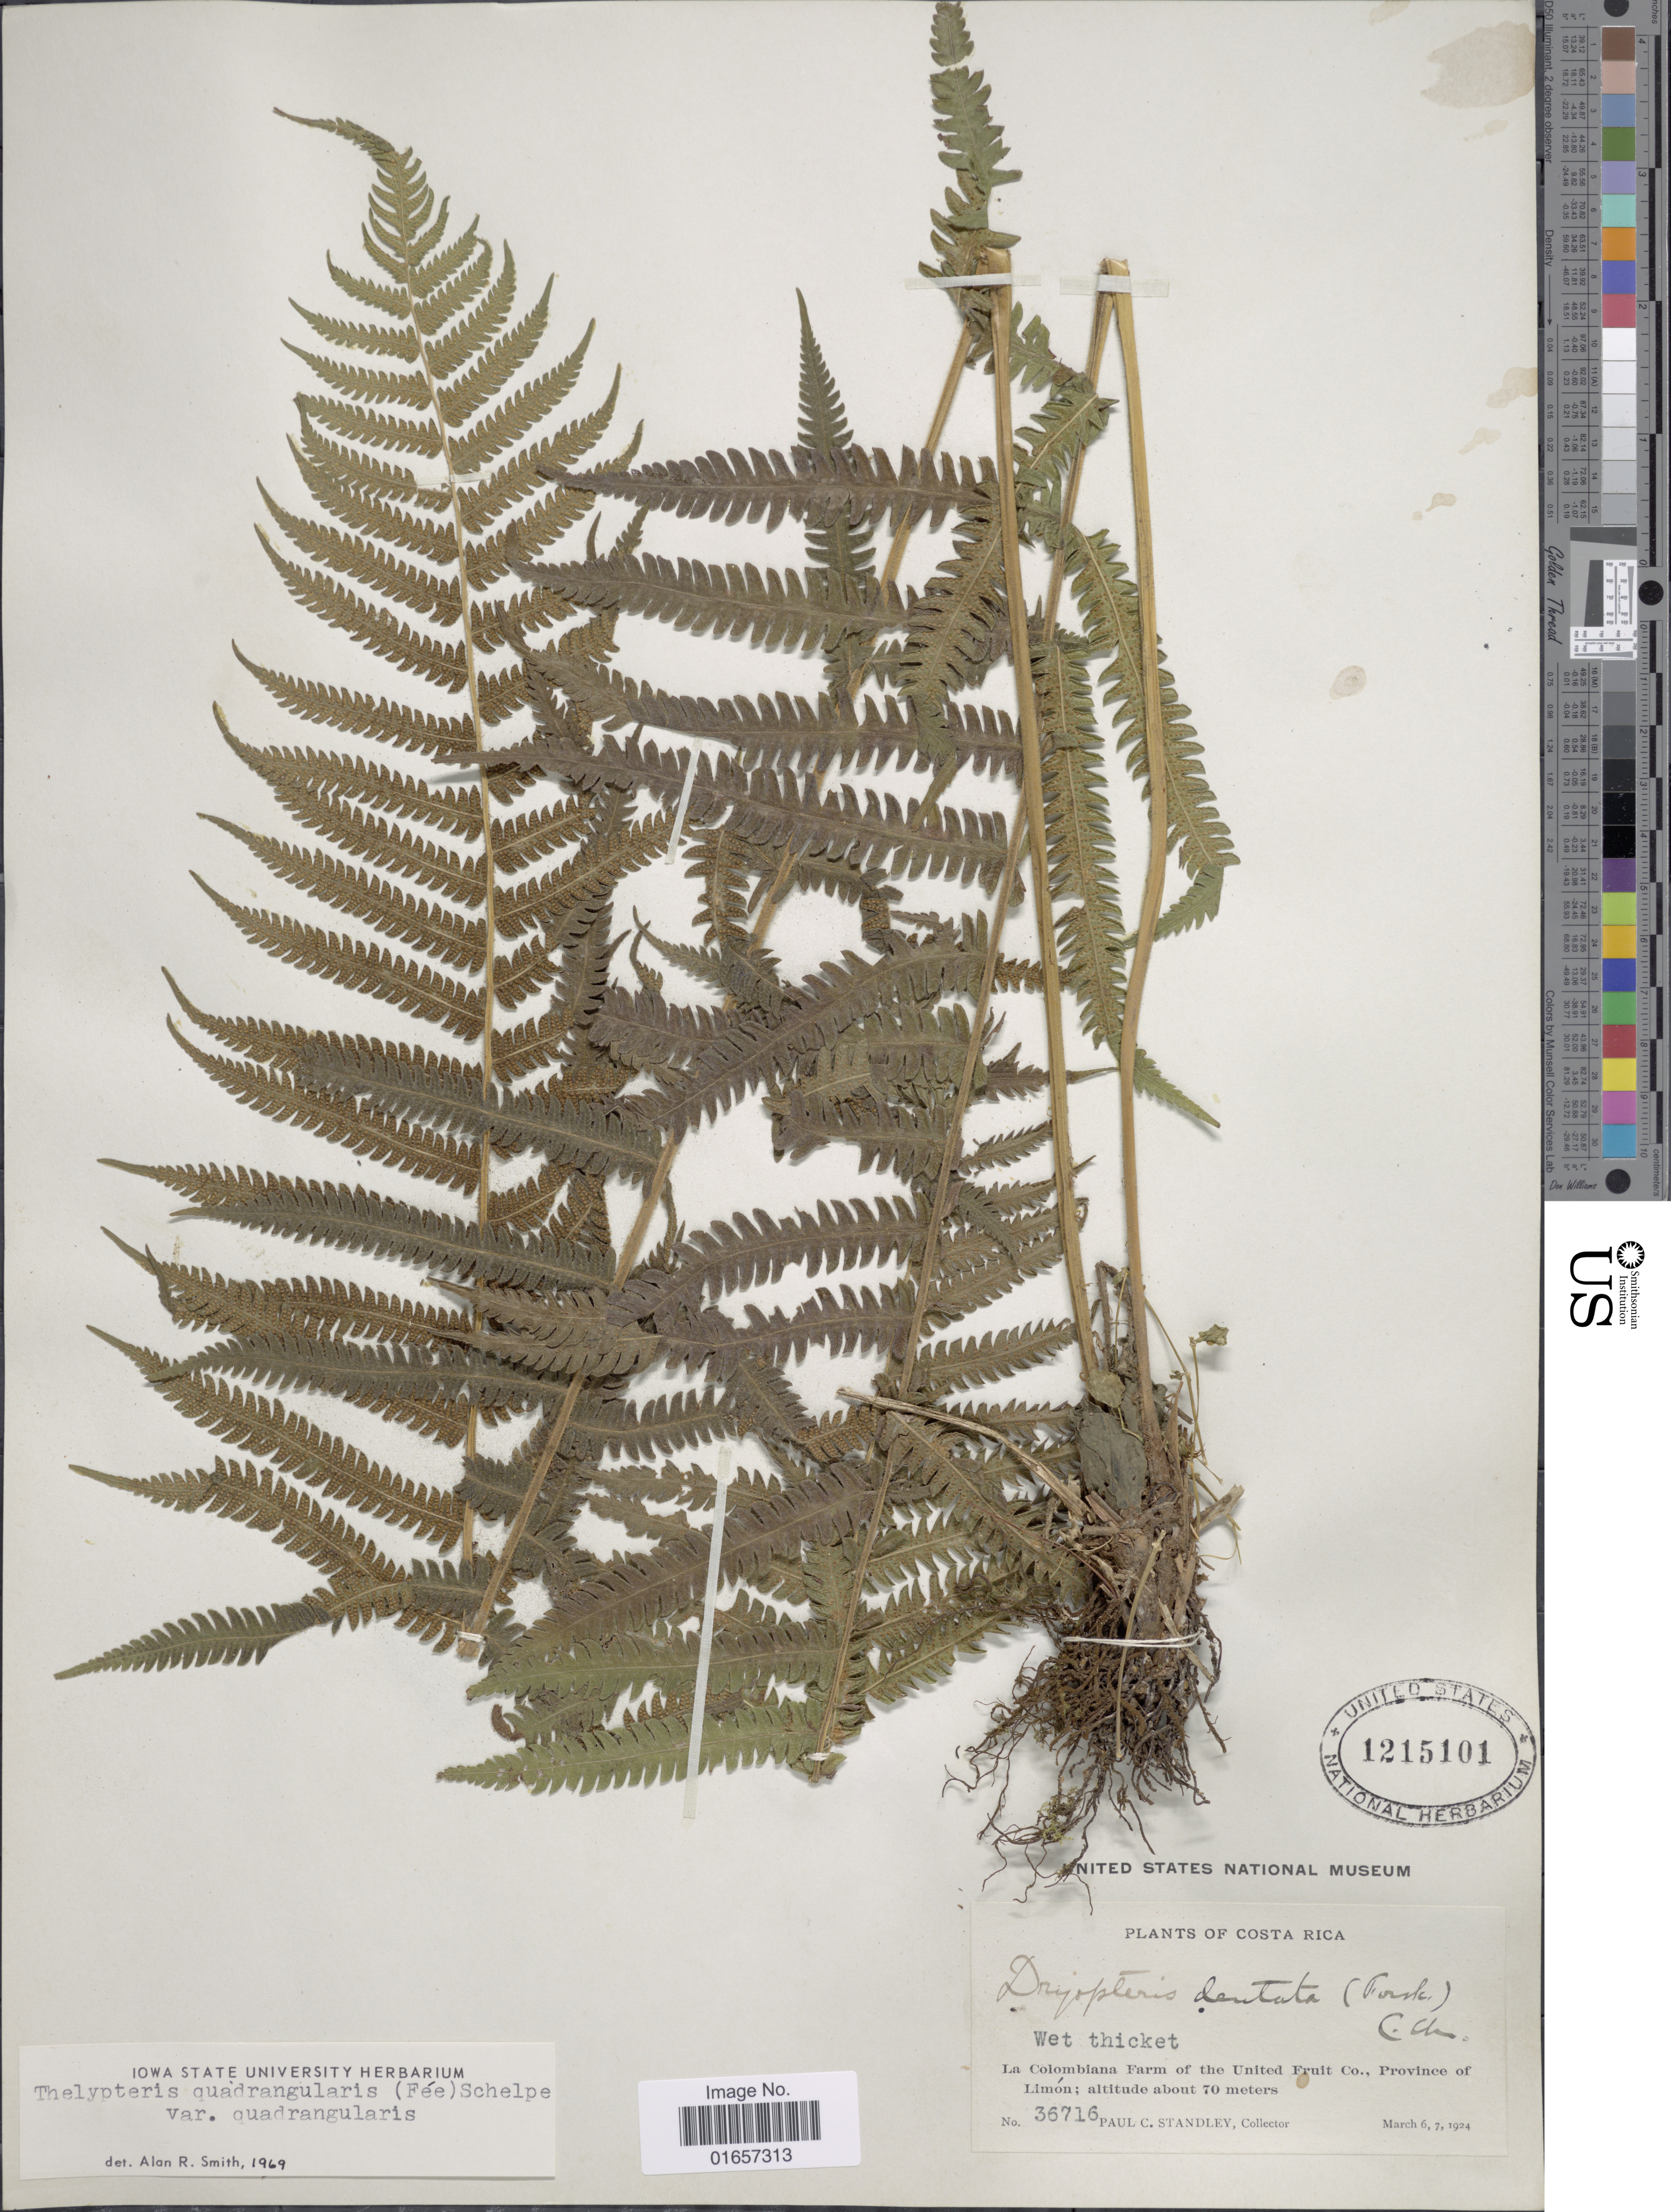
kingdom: Plantae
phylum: Tracheophyta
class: Polypodiopsida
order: Polypodiales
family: Thelypteridaceae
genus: Christella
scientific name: Christella hispidula var. hispidula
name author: (Decne.) Holttum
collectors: P. C. Standley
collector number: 36716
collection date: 1924-03-06/1924-03-07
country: Costa Rica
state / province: Limón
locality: La Colombiana Farm of the United Fruit Co.,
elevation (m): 70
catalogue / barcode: US 1215101